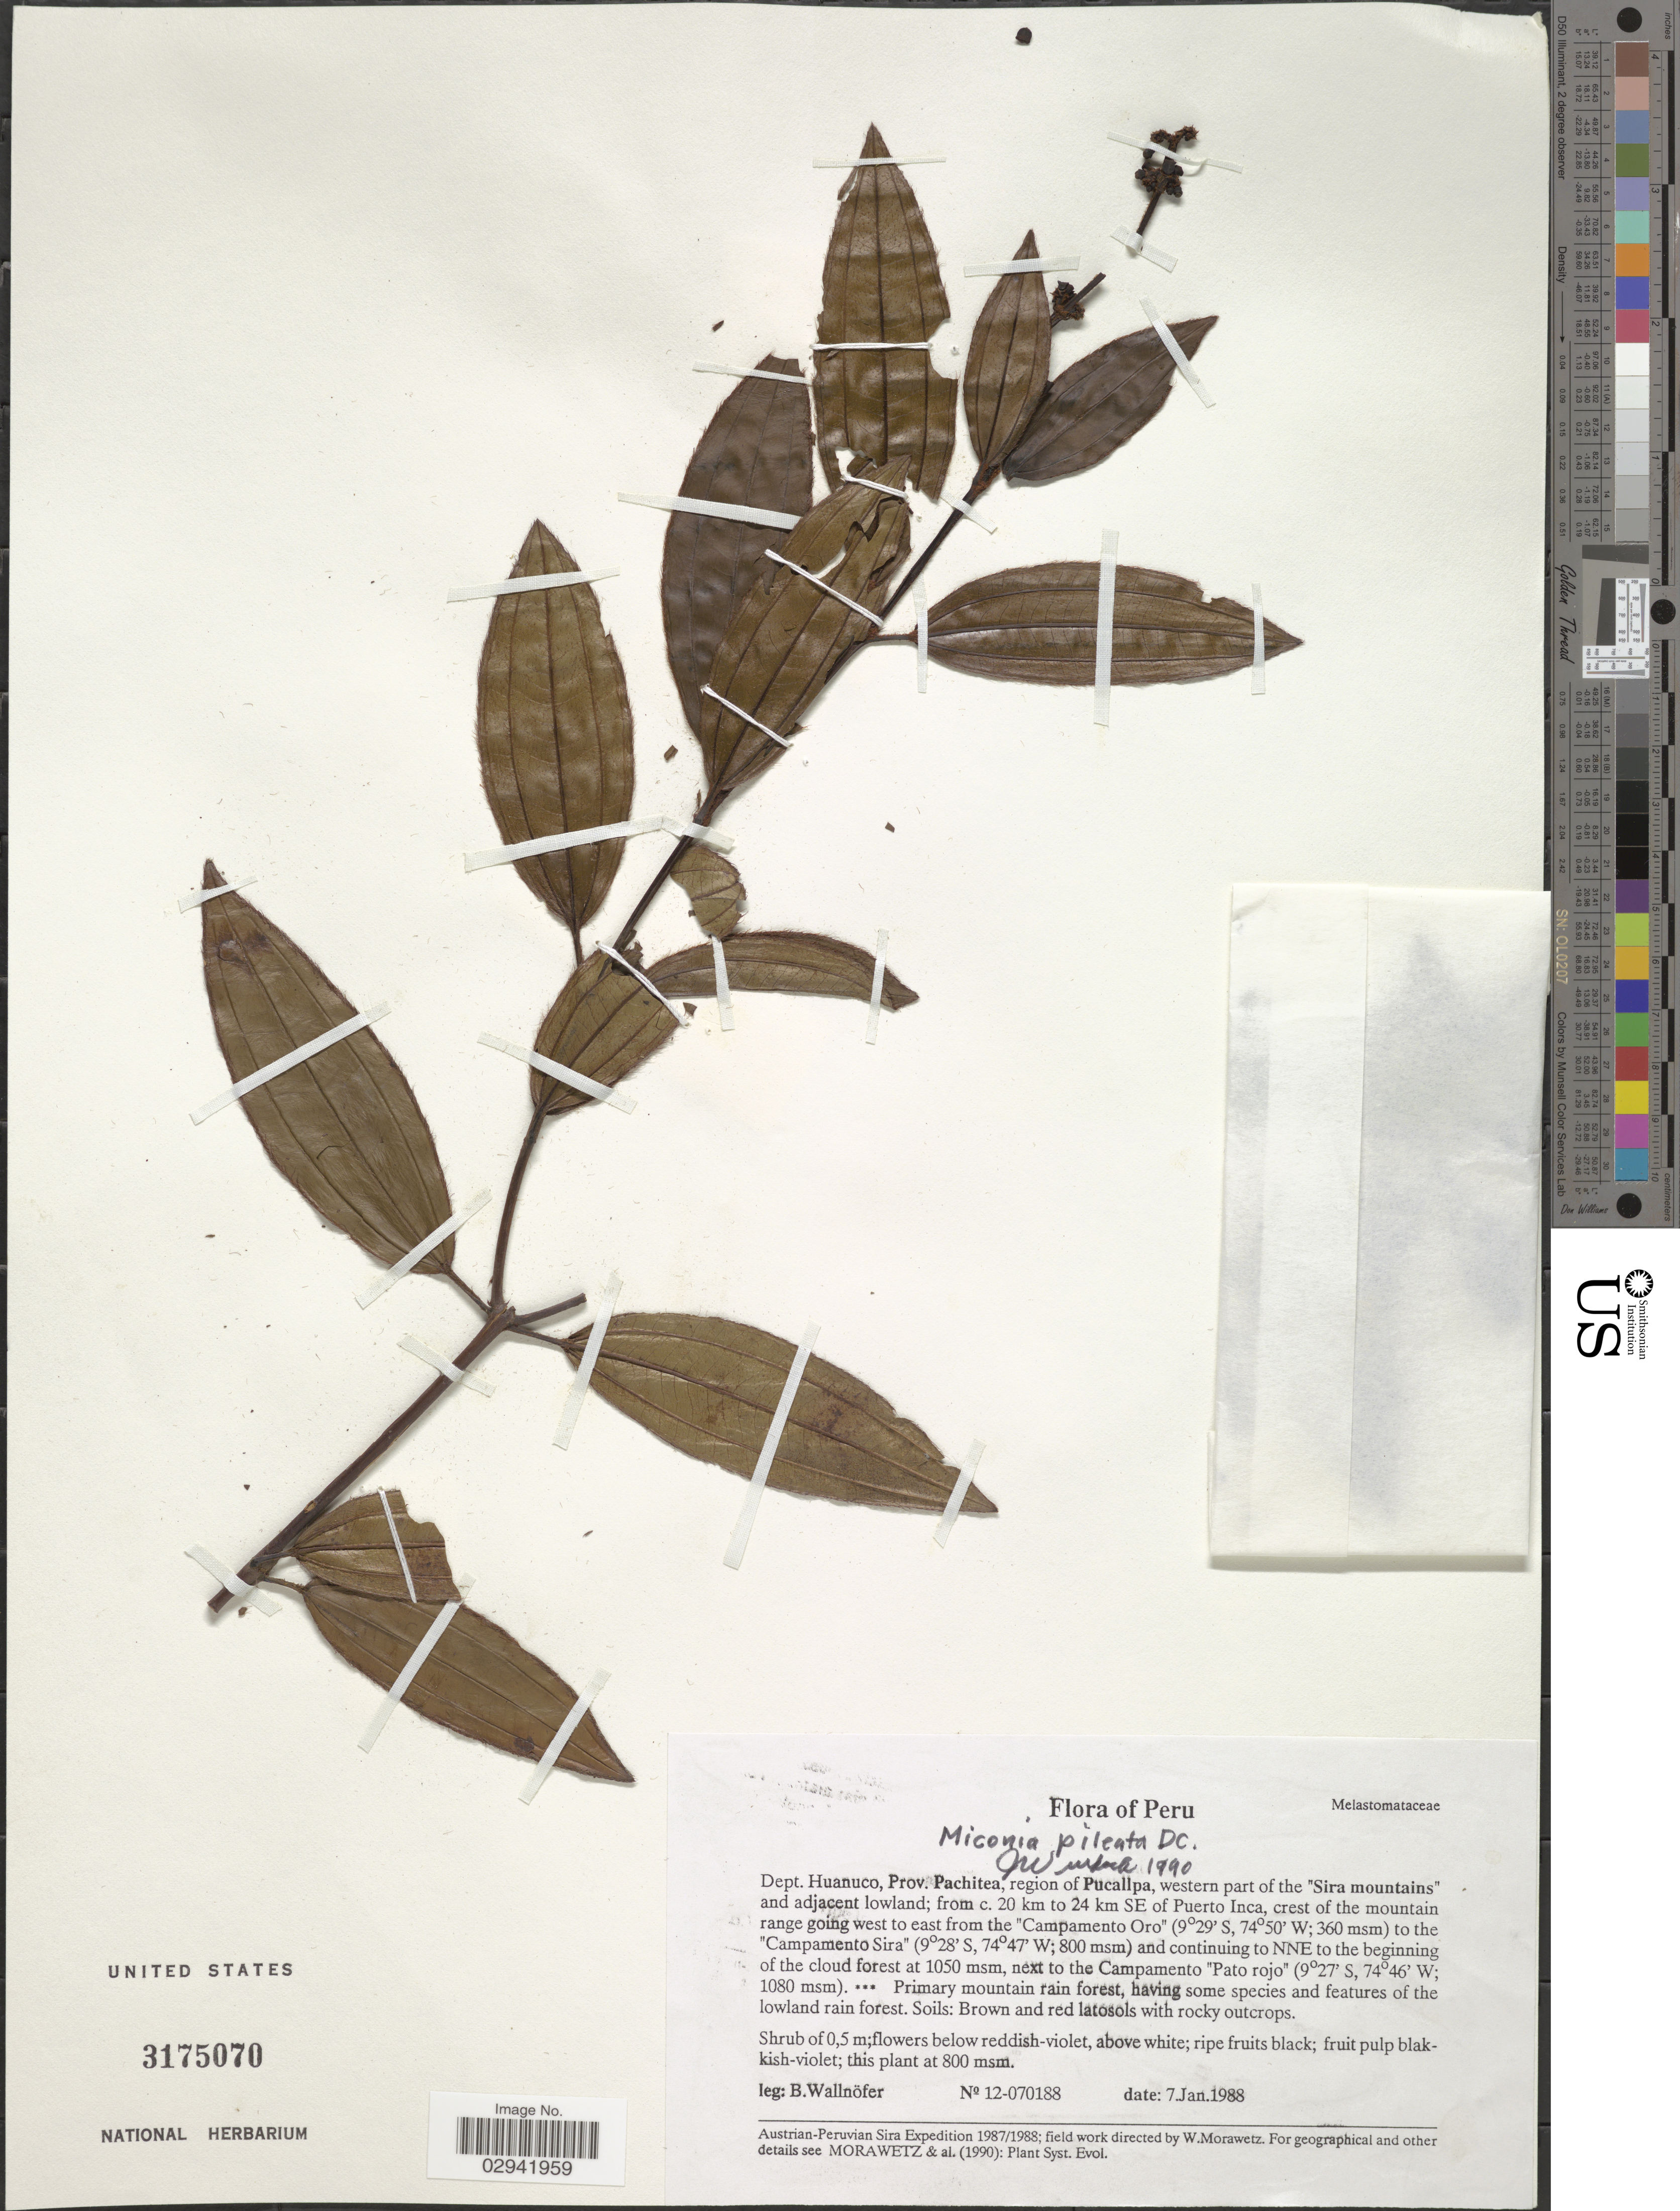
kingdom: Plantae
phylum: Tracheophyta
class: Magnoliopsida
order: Myrtales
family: Melastomataceae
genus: Miconia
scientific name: Miconia pileata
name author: DC.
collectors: B. Wallnöfer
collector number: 12-070188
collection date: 1988-01-07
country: Peru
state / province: Huánuco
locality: Dept. Huanuco, Prov. Pachitea, region of Pucallpa, western part of the "Sira mountains" and adjacent lowland; from c. 20 km to 24 km SE of Puerto Inca, crest of the mountain range going west to east from the "Campamento Oro" to the "Campamento Sira" and continuing to NNE to the beginning of the cloud forest, next to the Campamento "Pato rojo".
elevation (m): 800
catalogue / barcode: US 3175070